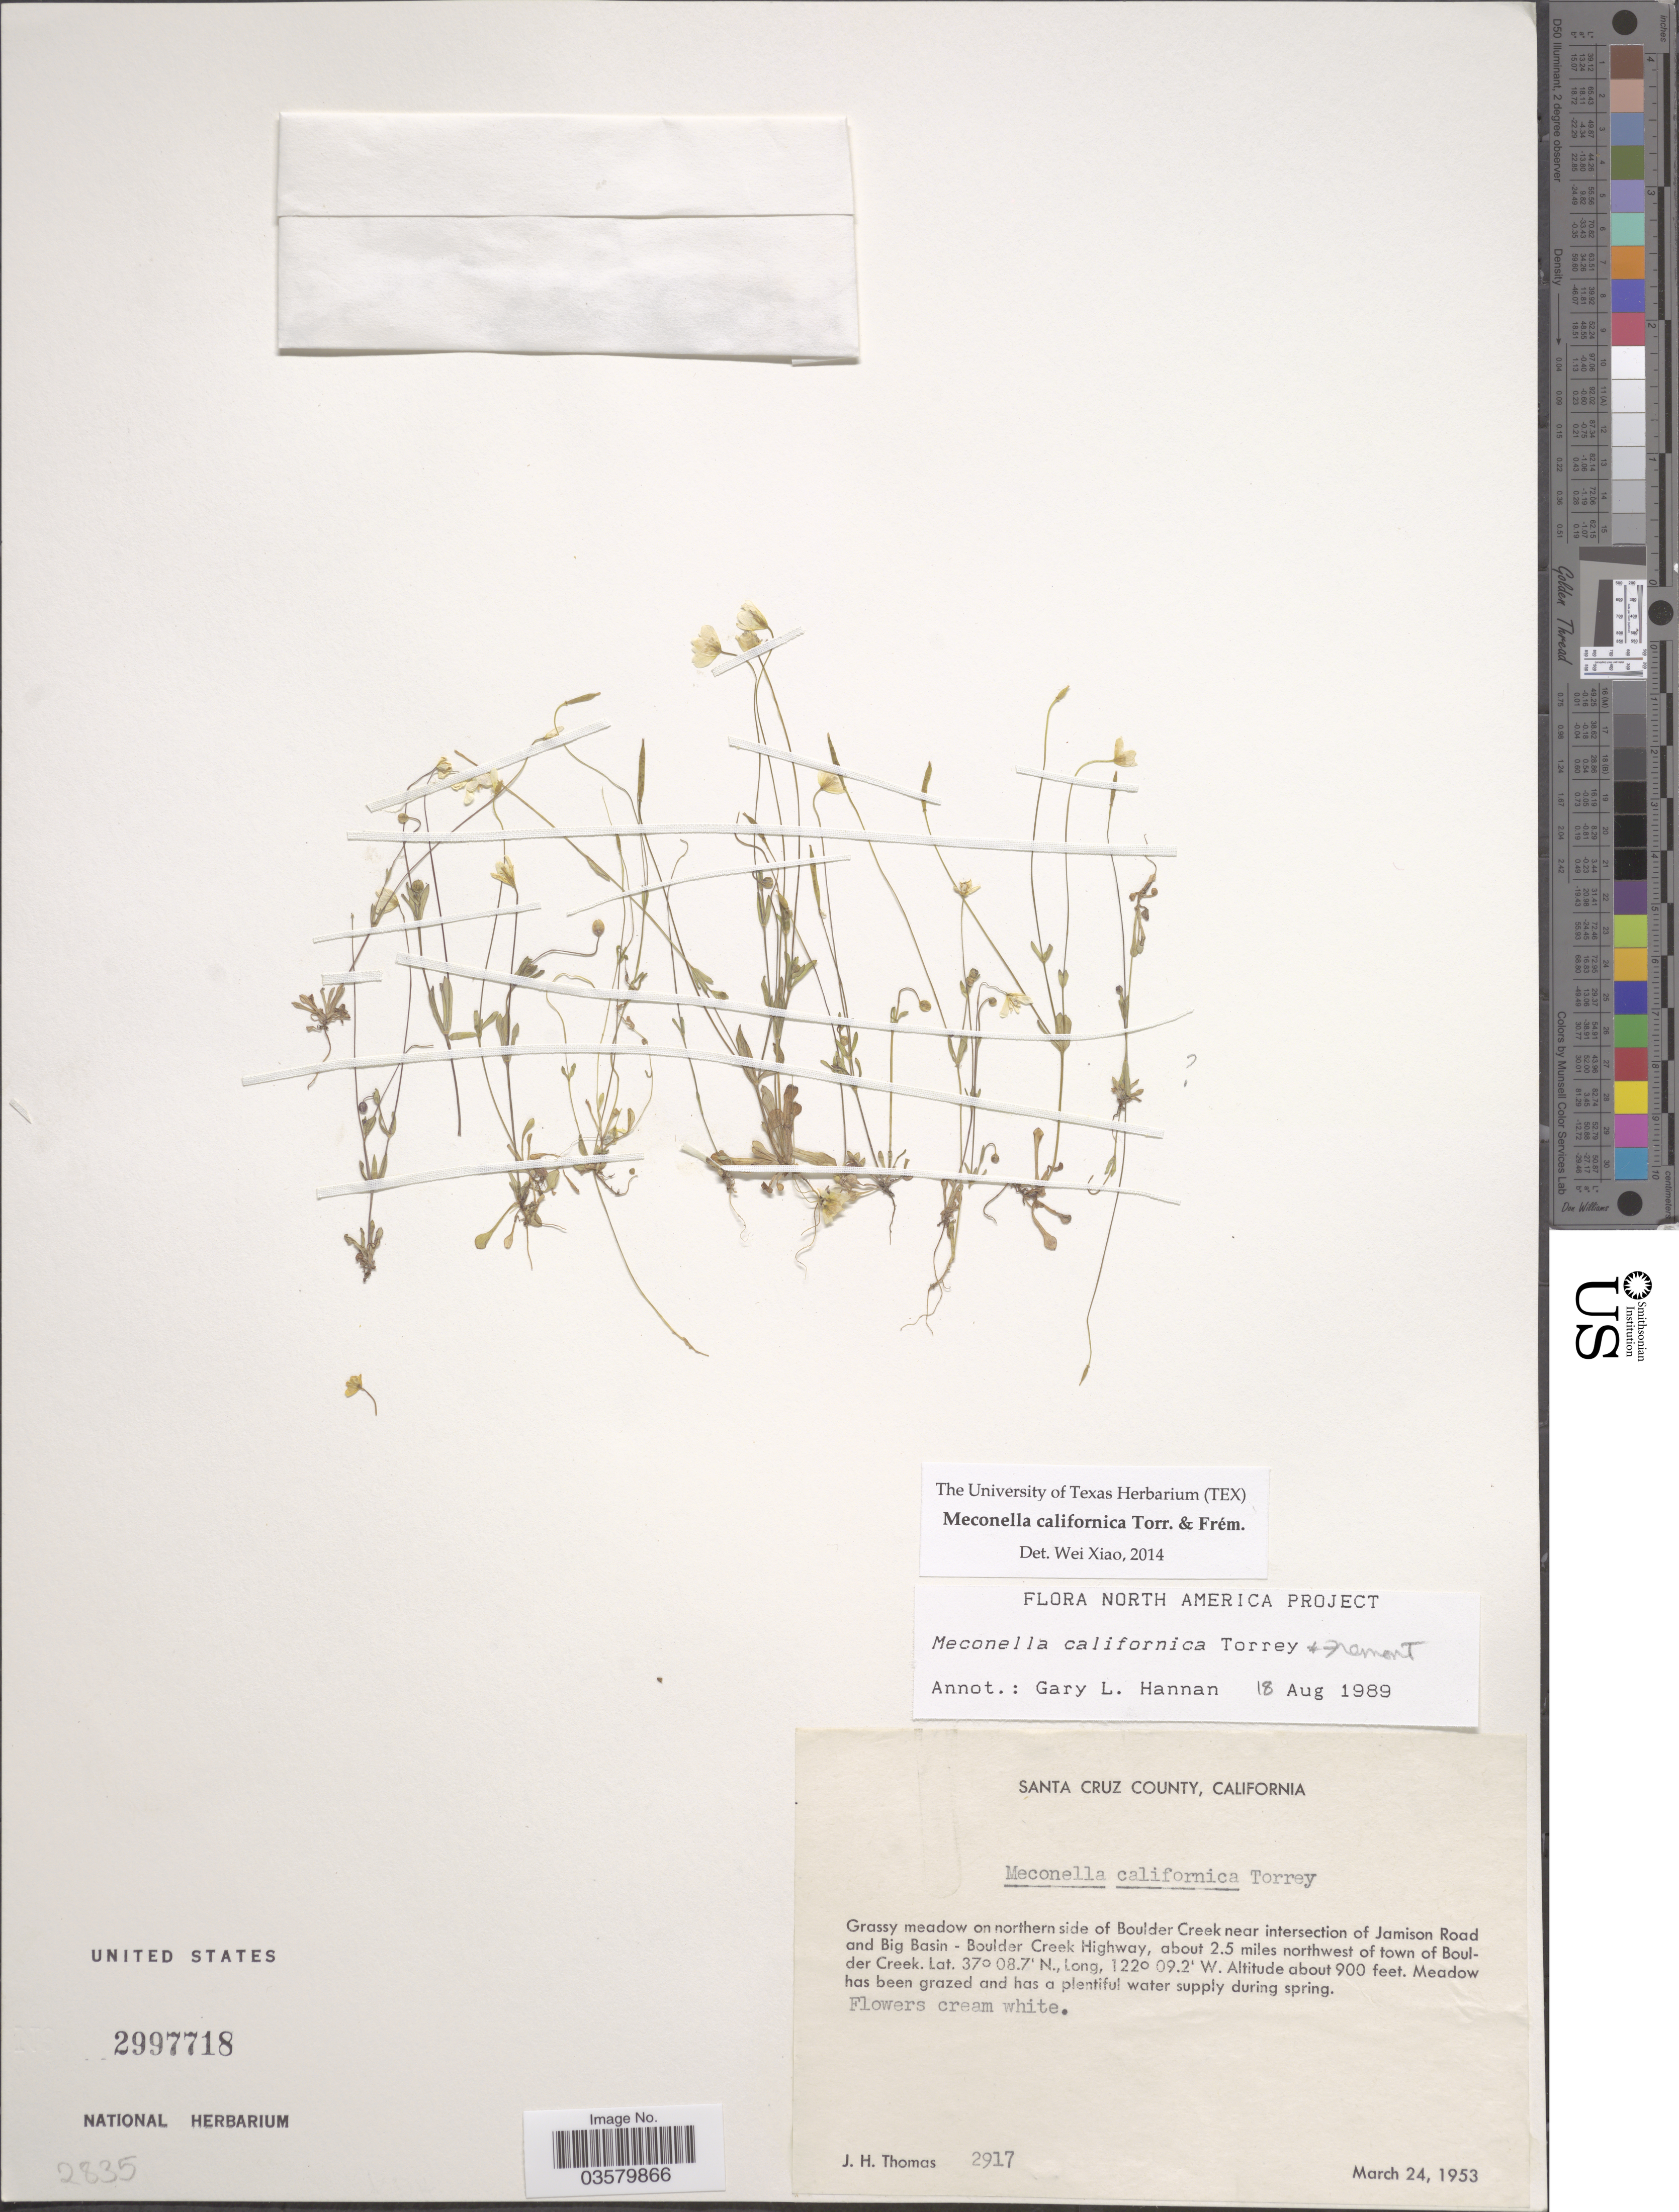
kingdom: Plantae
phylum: Tracheophyta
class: Magnoliopsida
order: Ranunculales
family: Papaveraceae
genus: Meconella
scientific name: Meconella californica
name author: Torr. & Frém.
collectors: J. H. Thomas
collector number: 2917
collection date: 1953-03-24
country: United States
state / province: California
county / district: Santa Cruz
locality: Santa Cruz County. Northern side of Boulder Creek near intersectin of Jamison Road and Big Basin - Boulder Creek Highway, about 2.5 miles northwest of town on Boulder Creek.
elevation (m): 274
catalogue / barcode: US 2997718